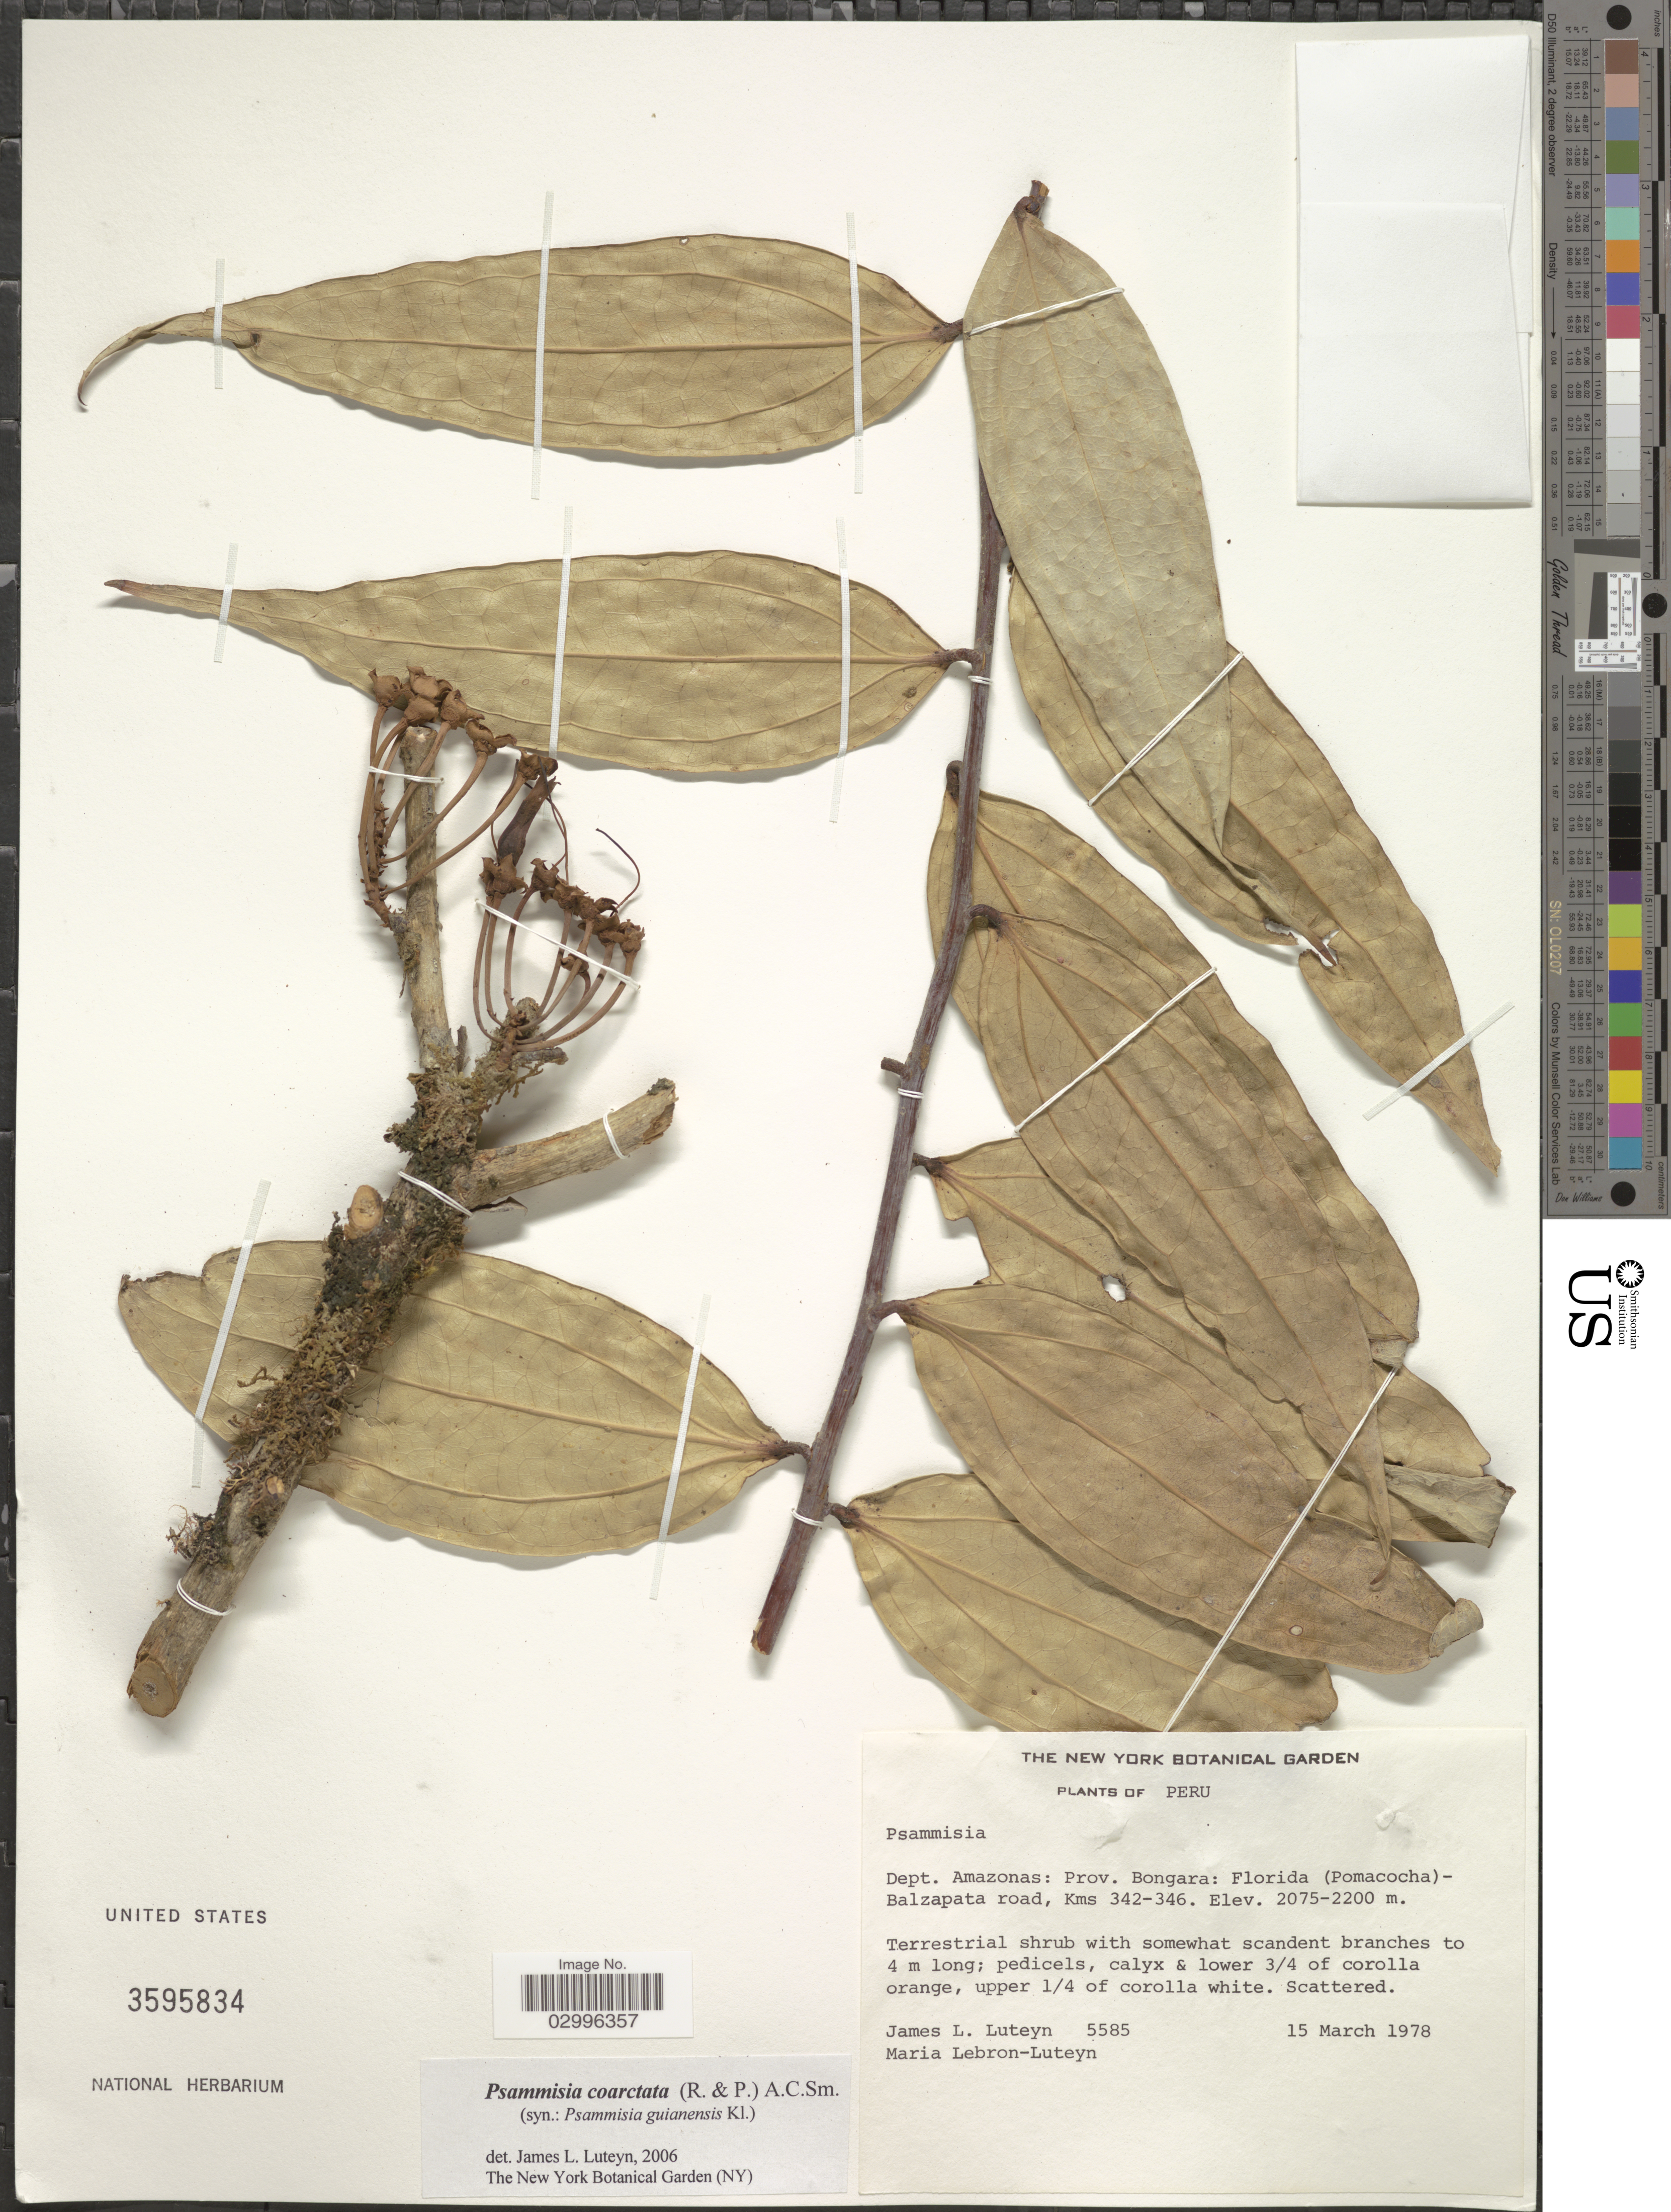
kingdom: Plantae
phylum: Tracheophyta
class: Magnoliopsida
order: Ericales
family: Ericaceae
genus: Psammisia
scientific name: Psammisia coarctata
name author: (Ruiz & Pav.) A.C. Sm.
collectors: J. L. Luteyn & M. L. Lebrón-Luteyn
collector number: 5585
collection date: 1978-03-15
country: Peru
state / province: Amazonas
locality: Dept. Amazonas: Prov. Bongara: Florida (Pomacocha) - Balzapata road, Kms 342-346.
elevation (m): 2075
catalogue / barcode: US 3595834